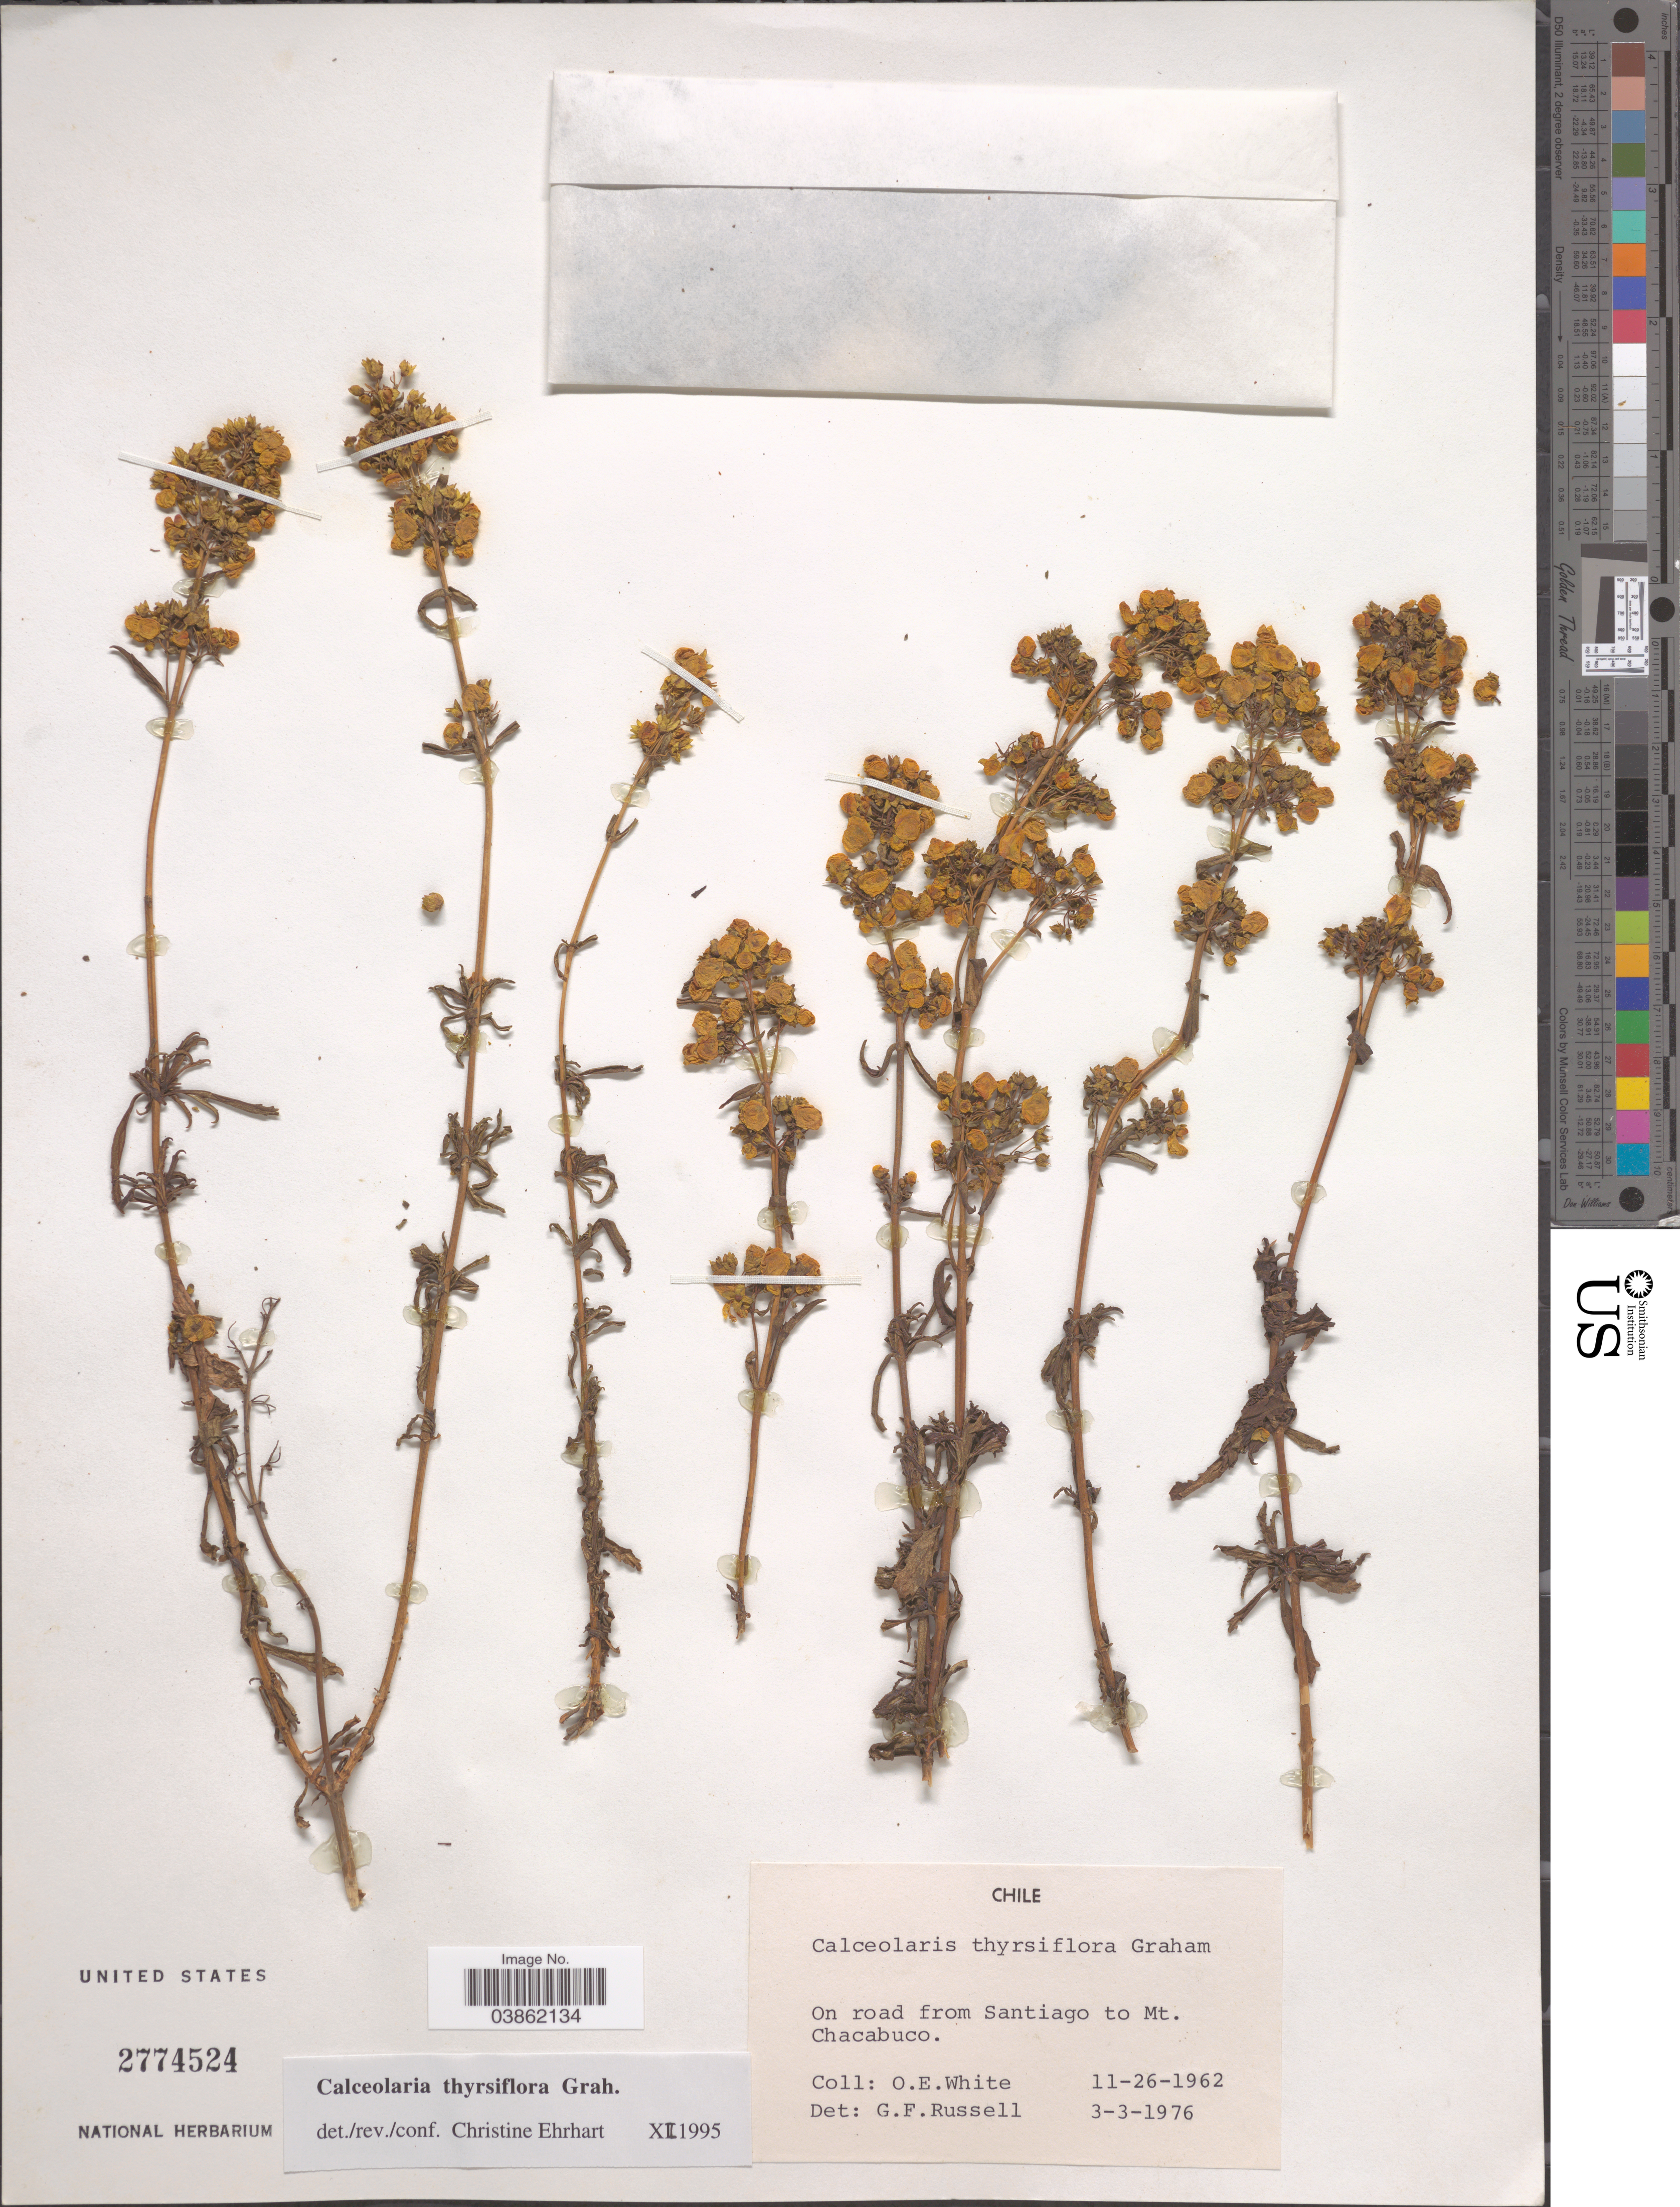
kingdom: Plantae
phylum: Tracheophyta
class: Magnoliopsida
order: Lamiales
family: Calceolariaceae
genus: Calceolaria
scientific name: Calceolaria thyrsiflora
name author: Graham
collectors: O. E. White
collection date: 1962-11-26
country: Chile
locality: On road from Santiago to Mt. Chacabuco.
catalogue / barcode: US 2774524